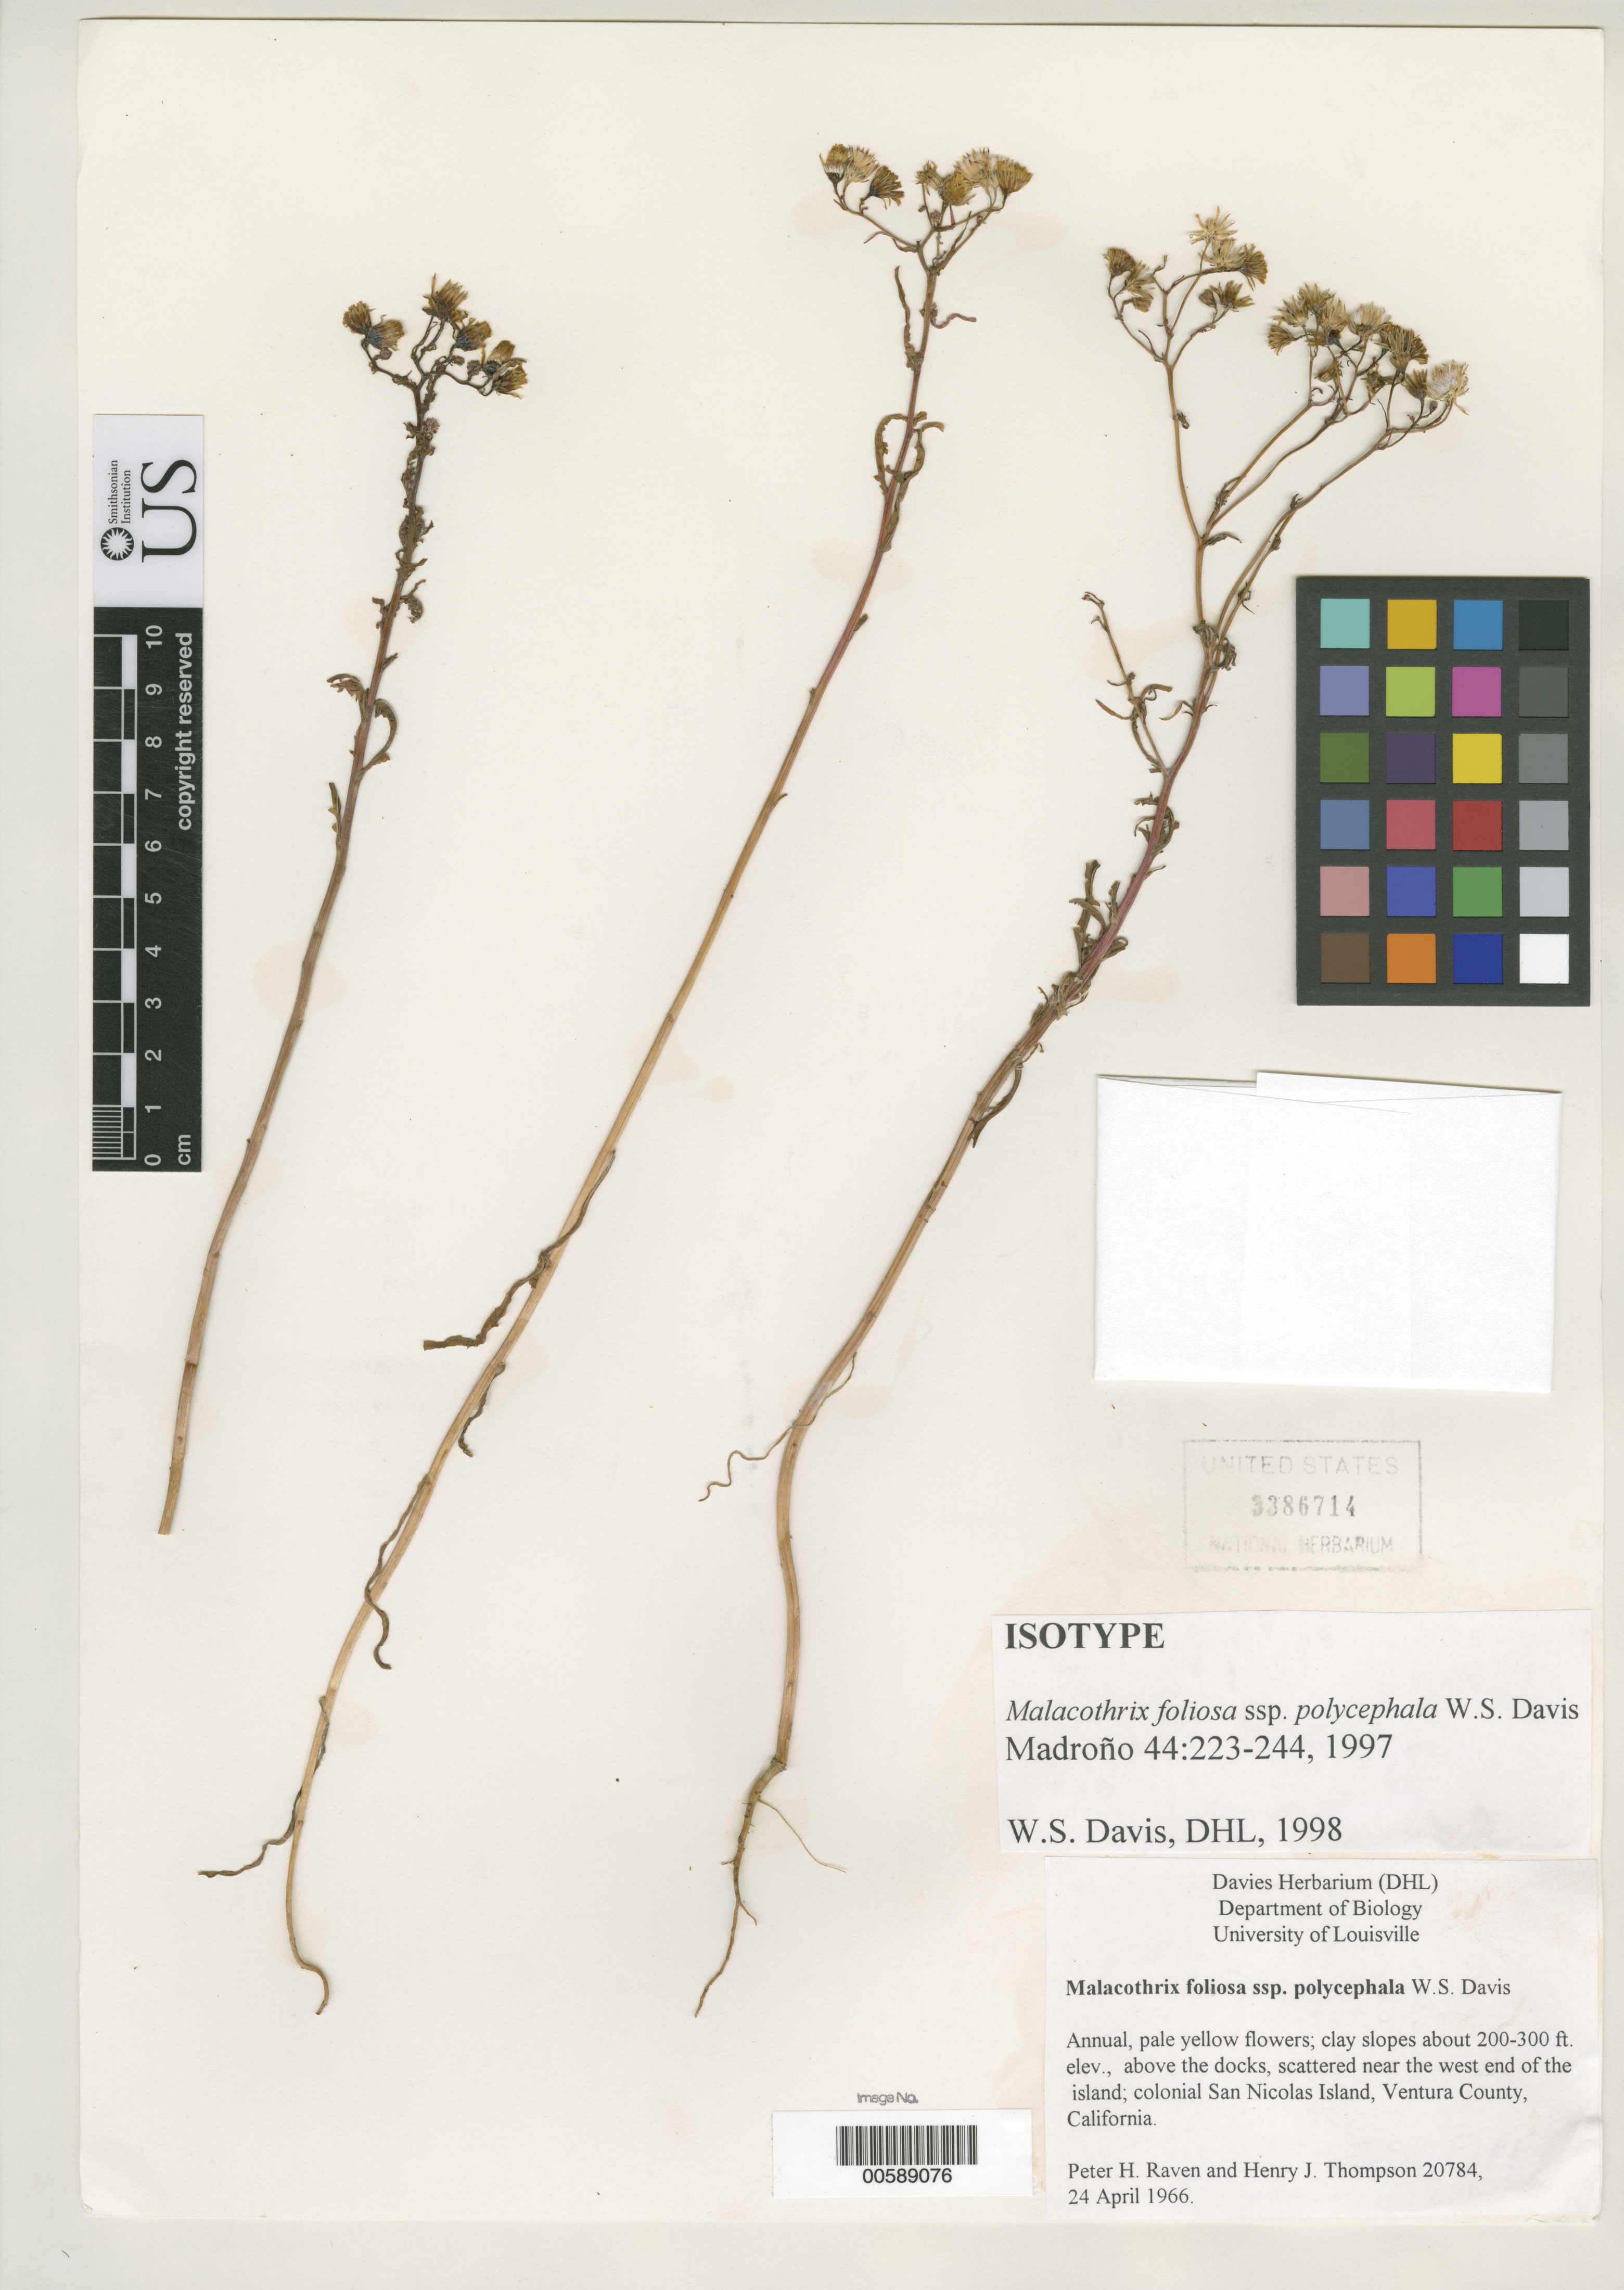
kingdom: Plantae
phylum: Tracheophyta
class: Magnoliopsida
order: Asterales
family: Asteraceae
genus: Malacothrix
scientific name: Malacothrix foliosa subsp. polycephala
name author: W.S. Davis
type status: Isotype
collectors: P. H. Raven & H. J. Thompson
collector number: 20784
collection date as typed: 24 Apr 1966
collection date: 1966-04-24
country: United States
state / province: California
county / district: Ventura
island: San Nicolas Island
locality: Scattered near W end of island.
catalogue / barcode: US 3386714